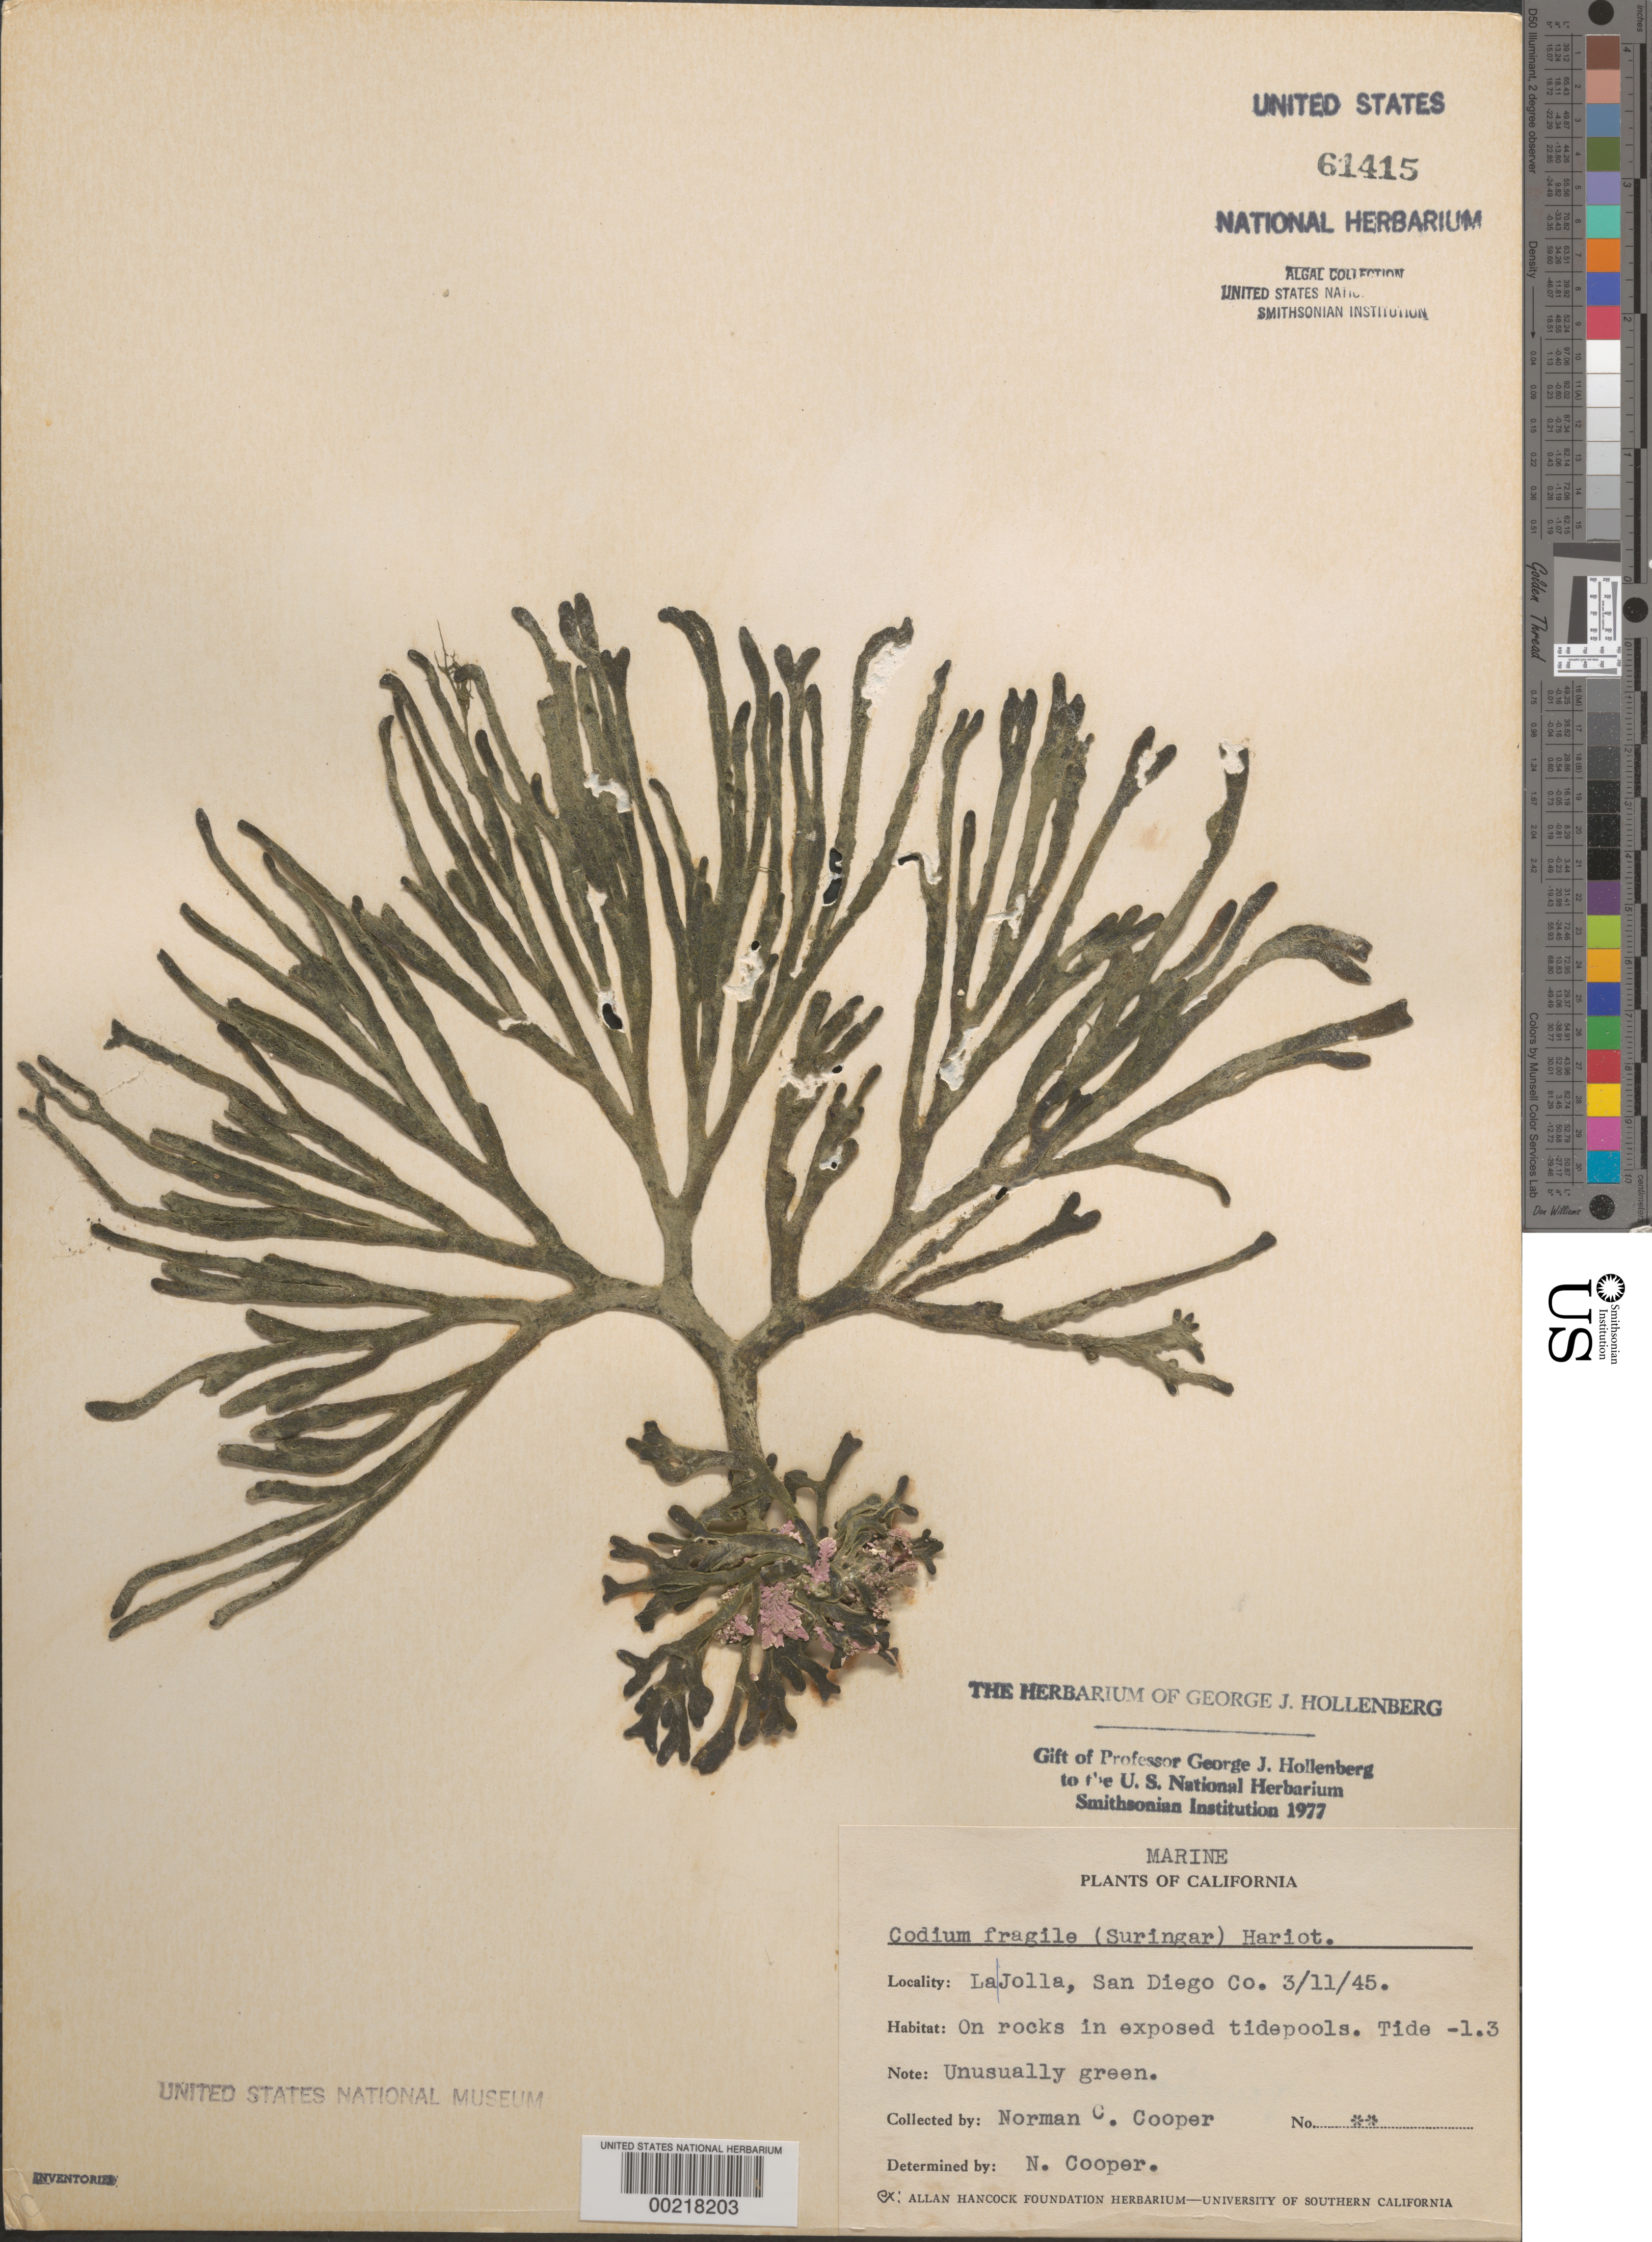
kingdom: Plantae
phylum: Chlorophyta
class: Ulvophyceae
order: Bryopsidales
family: Codiaceae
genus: Codium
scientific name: Codium fragile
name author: (Suringar) P. Hariot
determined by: Cooper, N. C.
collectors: N. Cooper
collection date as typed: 11 Mar 1945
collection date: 1945-03-11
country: United States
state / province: California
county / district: San Diego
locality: La Jolla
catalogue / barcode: US 61415